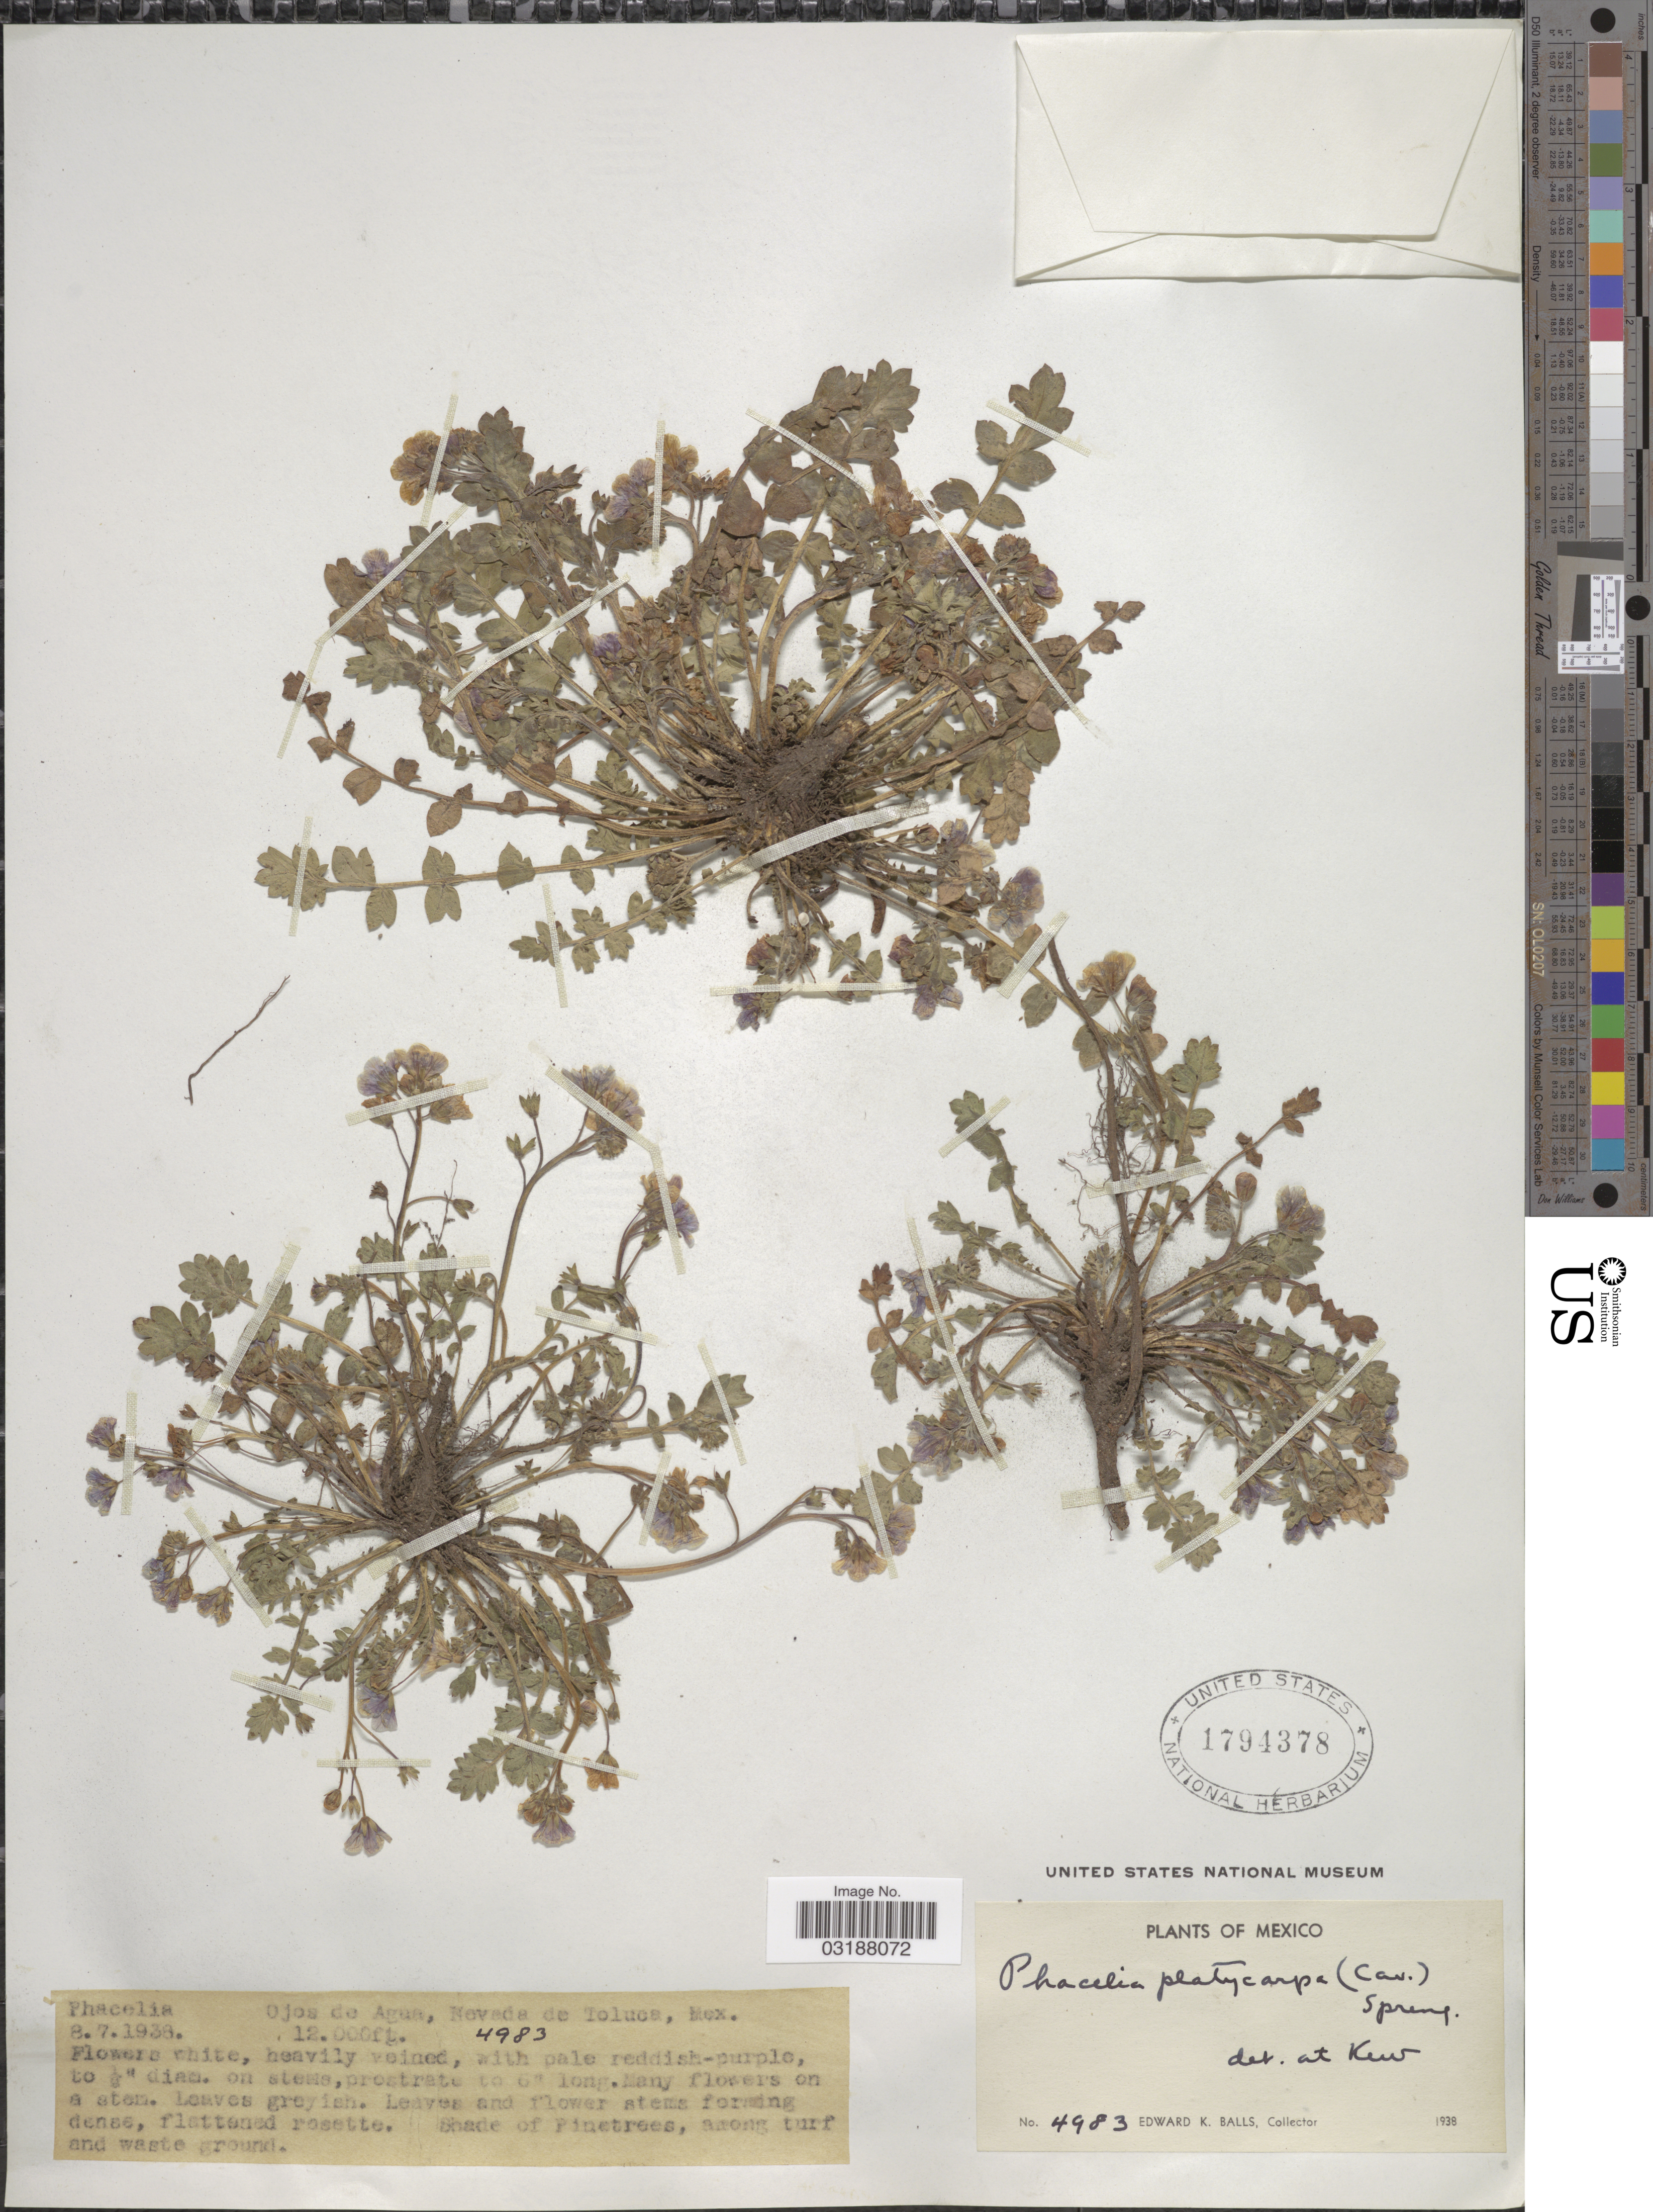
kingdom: Plantae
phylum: Tracheophyta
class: Magnoliopsida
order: Boraginales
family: Hydrophyllaceae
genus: Phacelia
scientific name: Phacelia platycarpa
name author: (Cav.) Spreng.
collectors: E. K. Balls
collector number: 4983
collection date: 1938-07-08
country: Mexico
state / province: México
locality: Ojoa de Agua, Nevada de Toluca, Mex.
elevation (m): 3658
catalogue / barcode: US 1794378